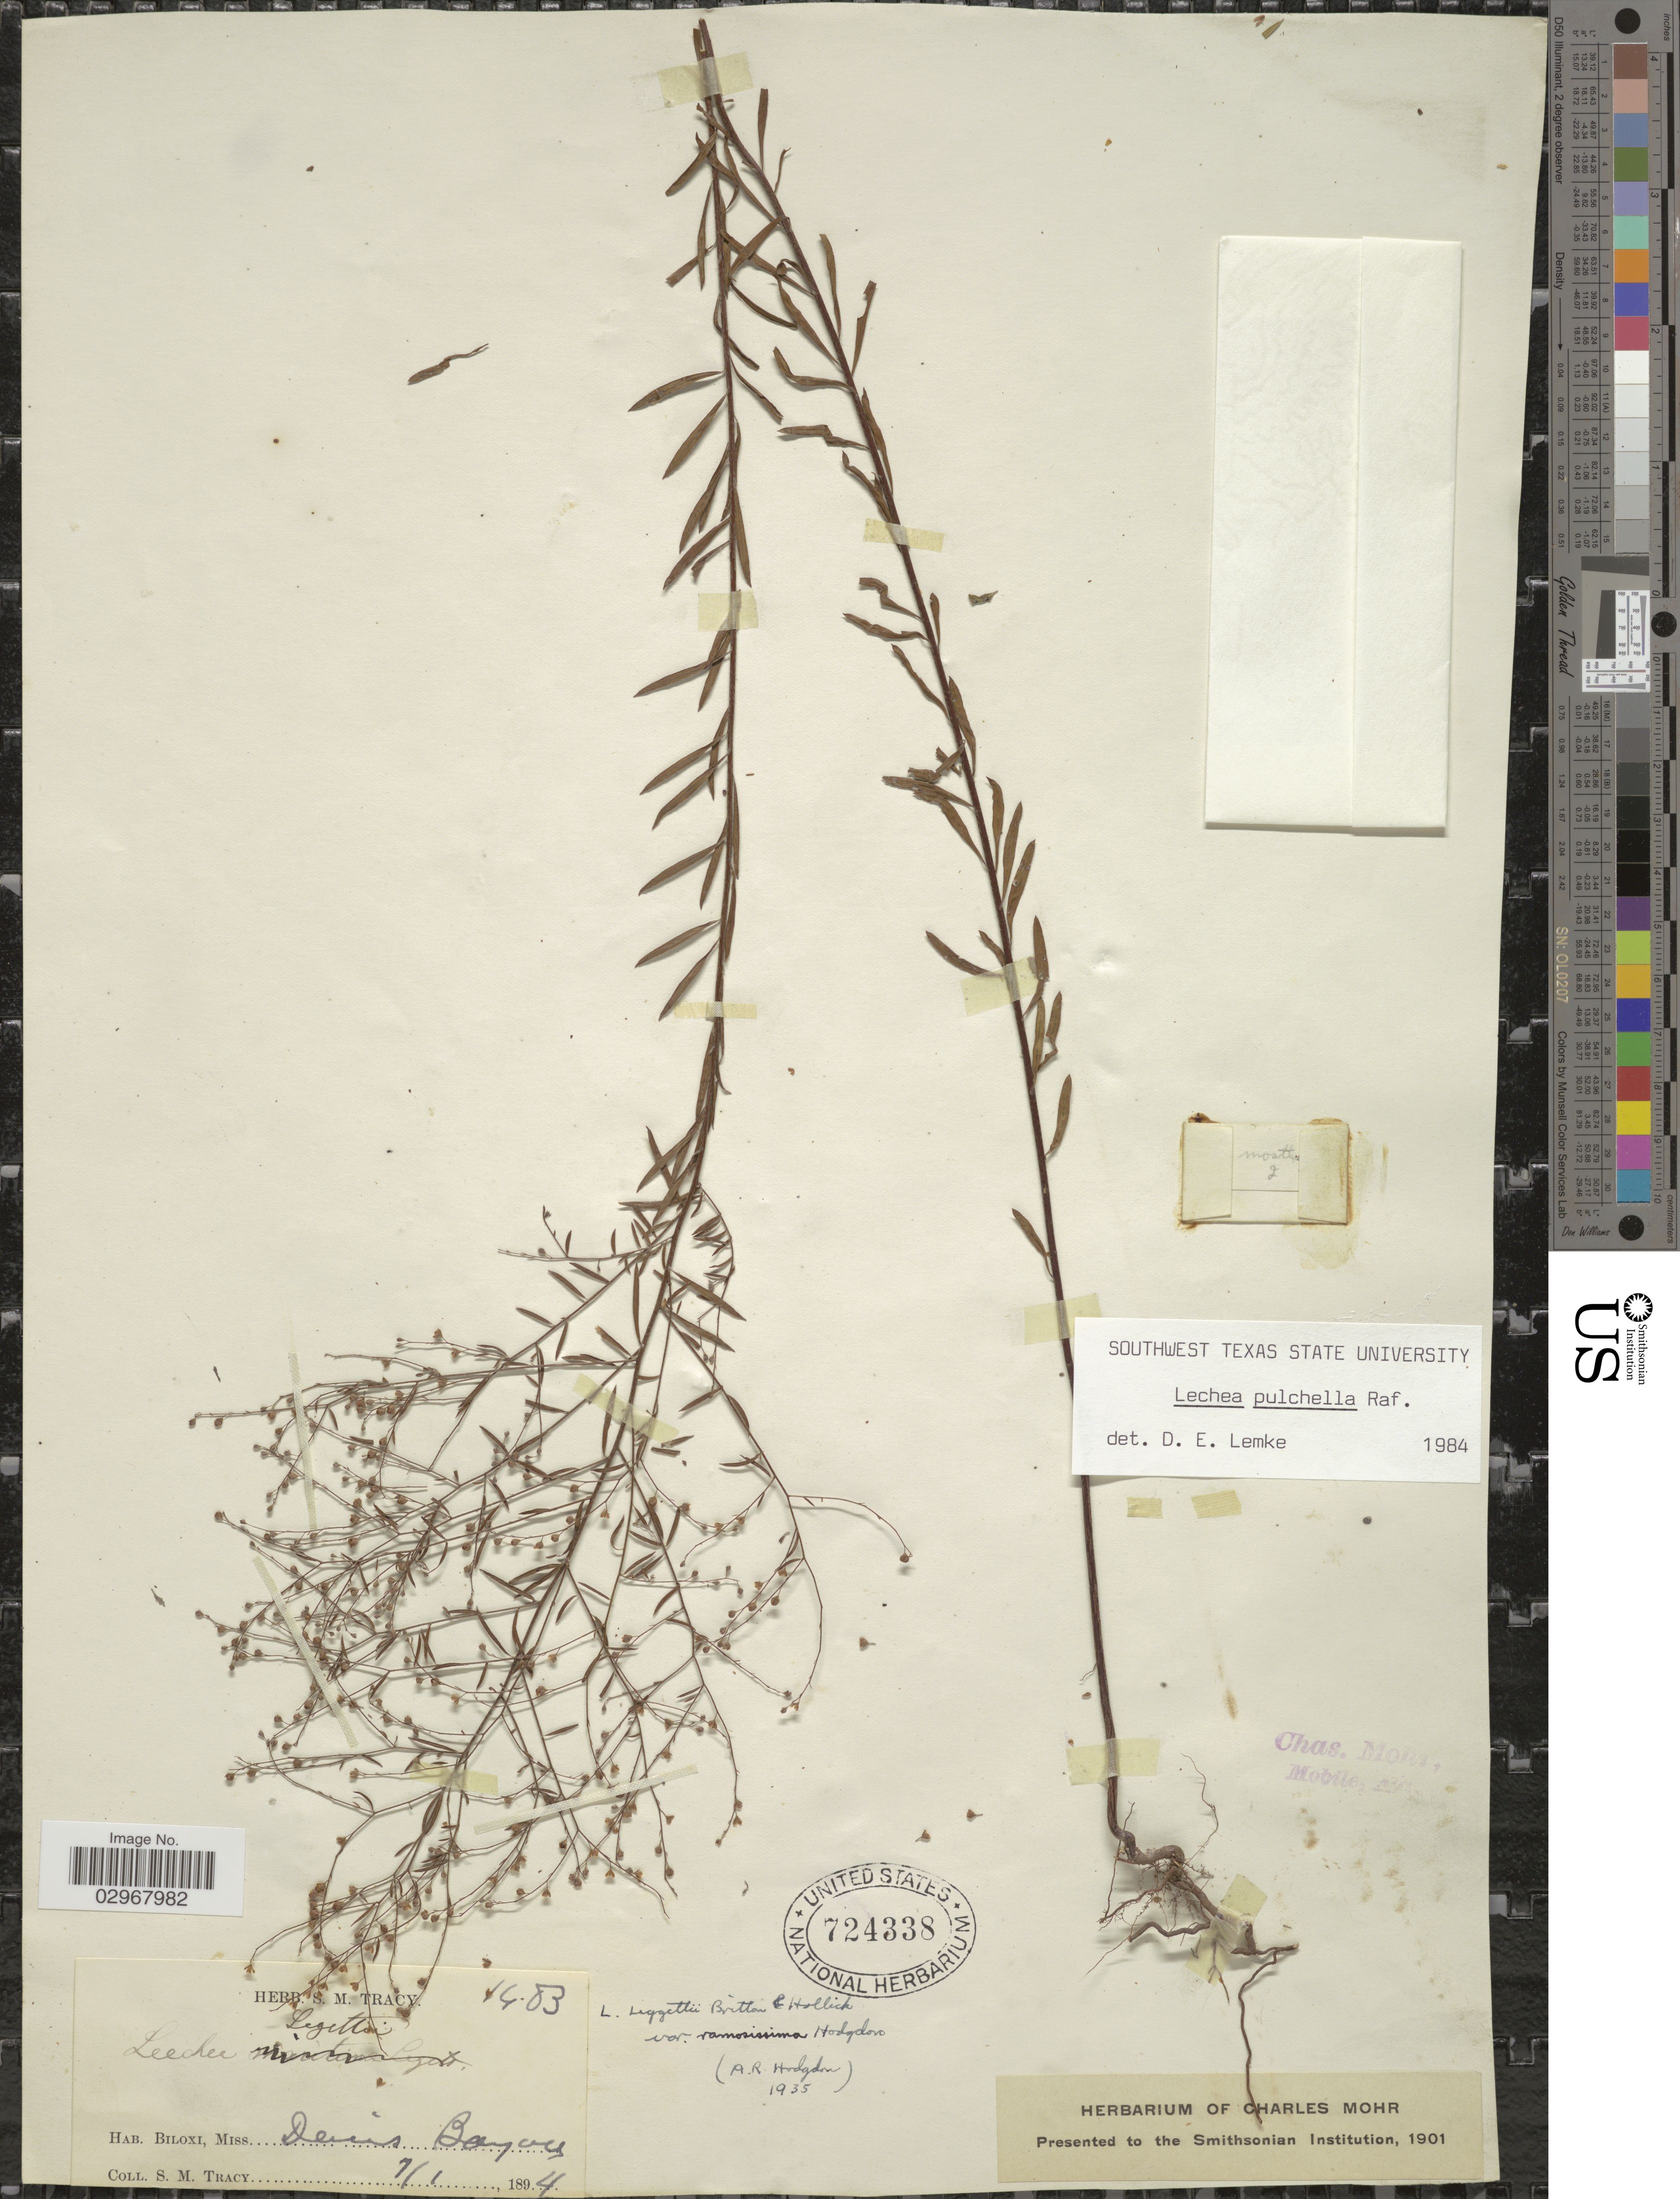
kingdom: Plantae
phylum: Tracheophyta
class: Magnoliopsida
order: Malvales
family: Cistaceae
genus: Lechea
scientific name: Lechea pulchella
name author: Raf.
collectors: S. M. Tracy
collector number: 1403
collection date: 1894-07-01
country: United States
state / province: Mississippi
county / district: Harrison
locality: Biloxi. Dennis Bayou.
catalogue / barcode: US 724338